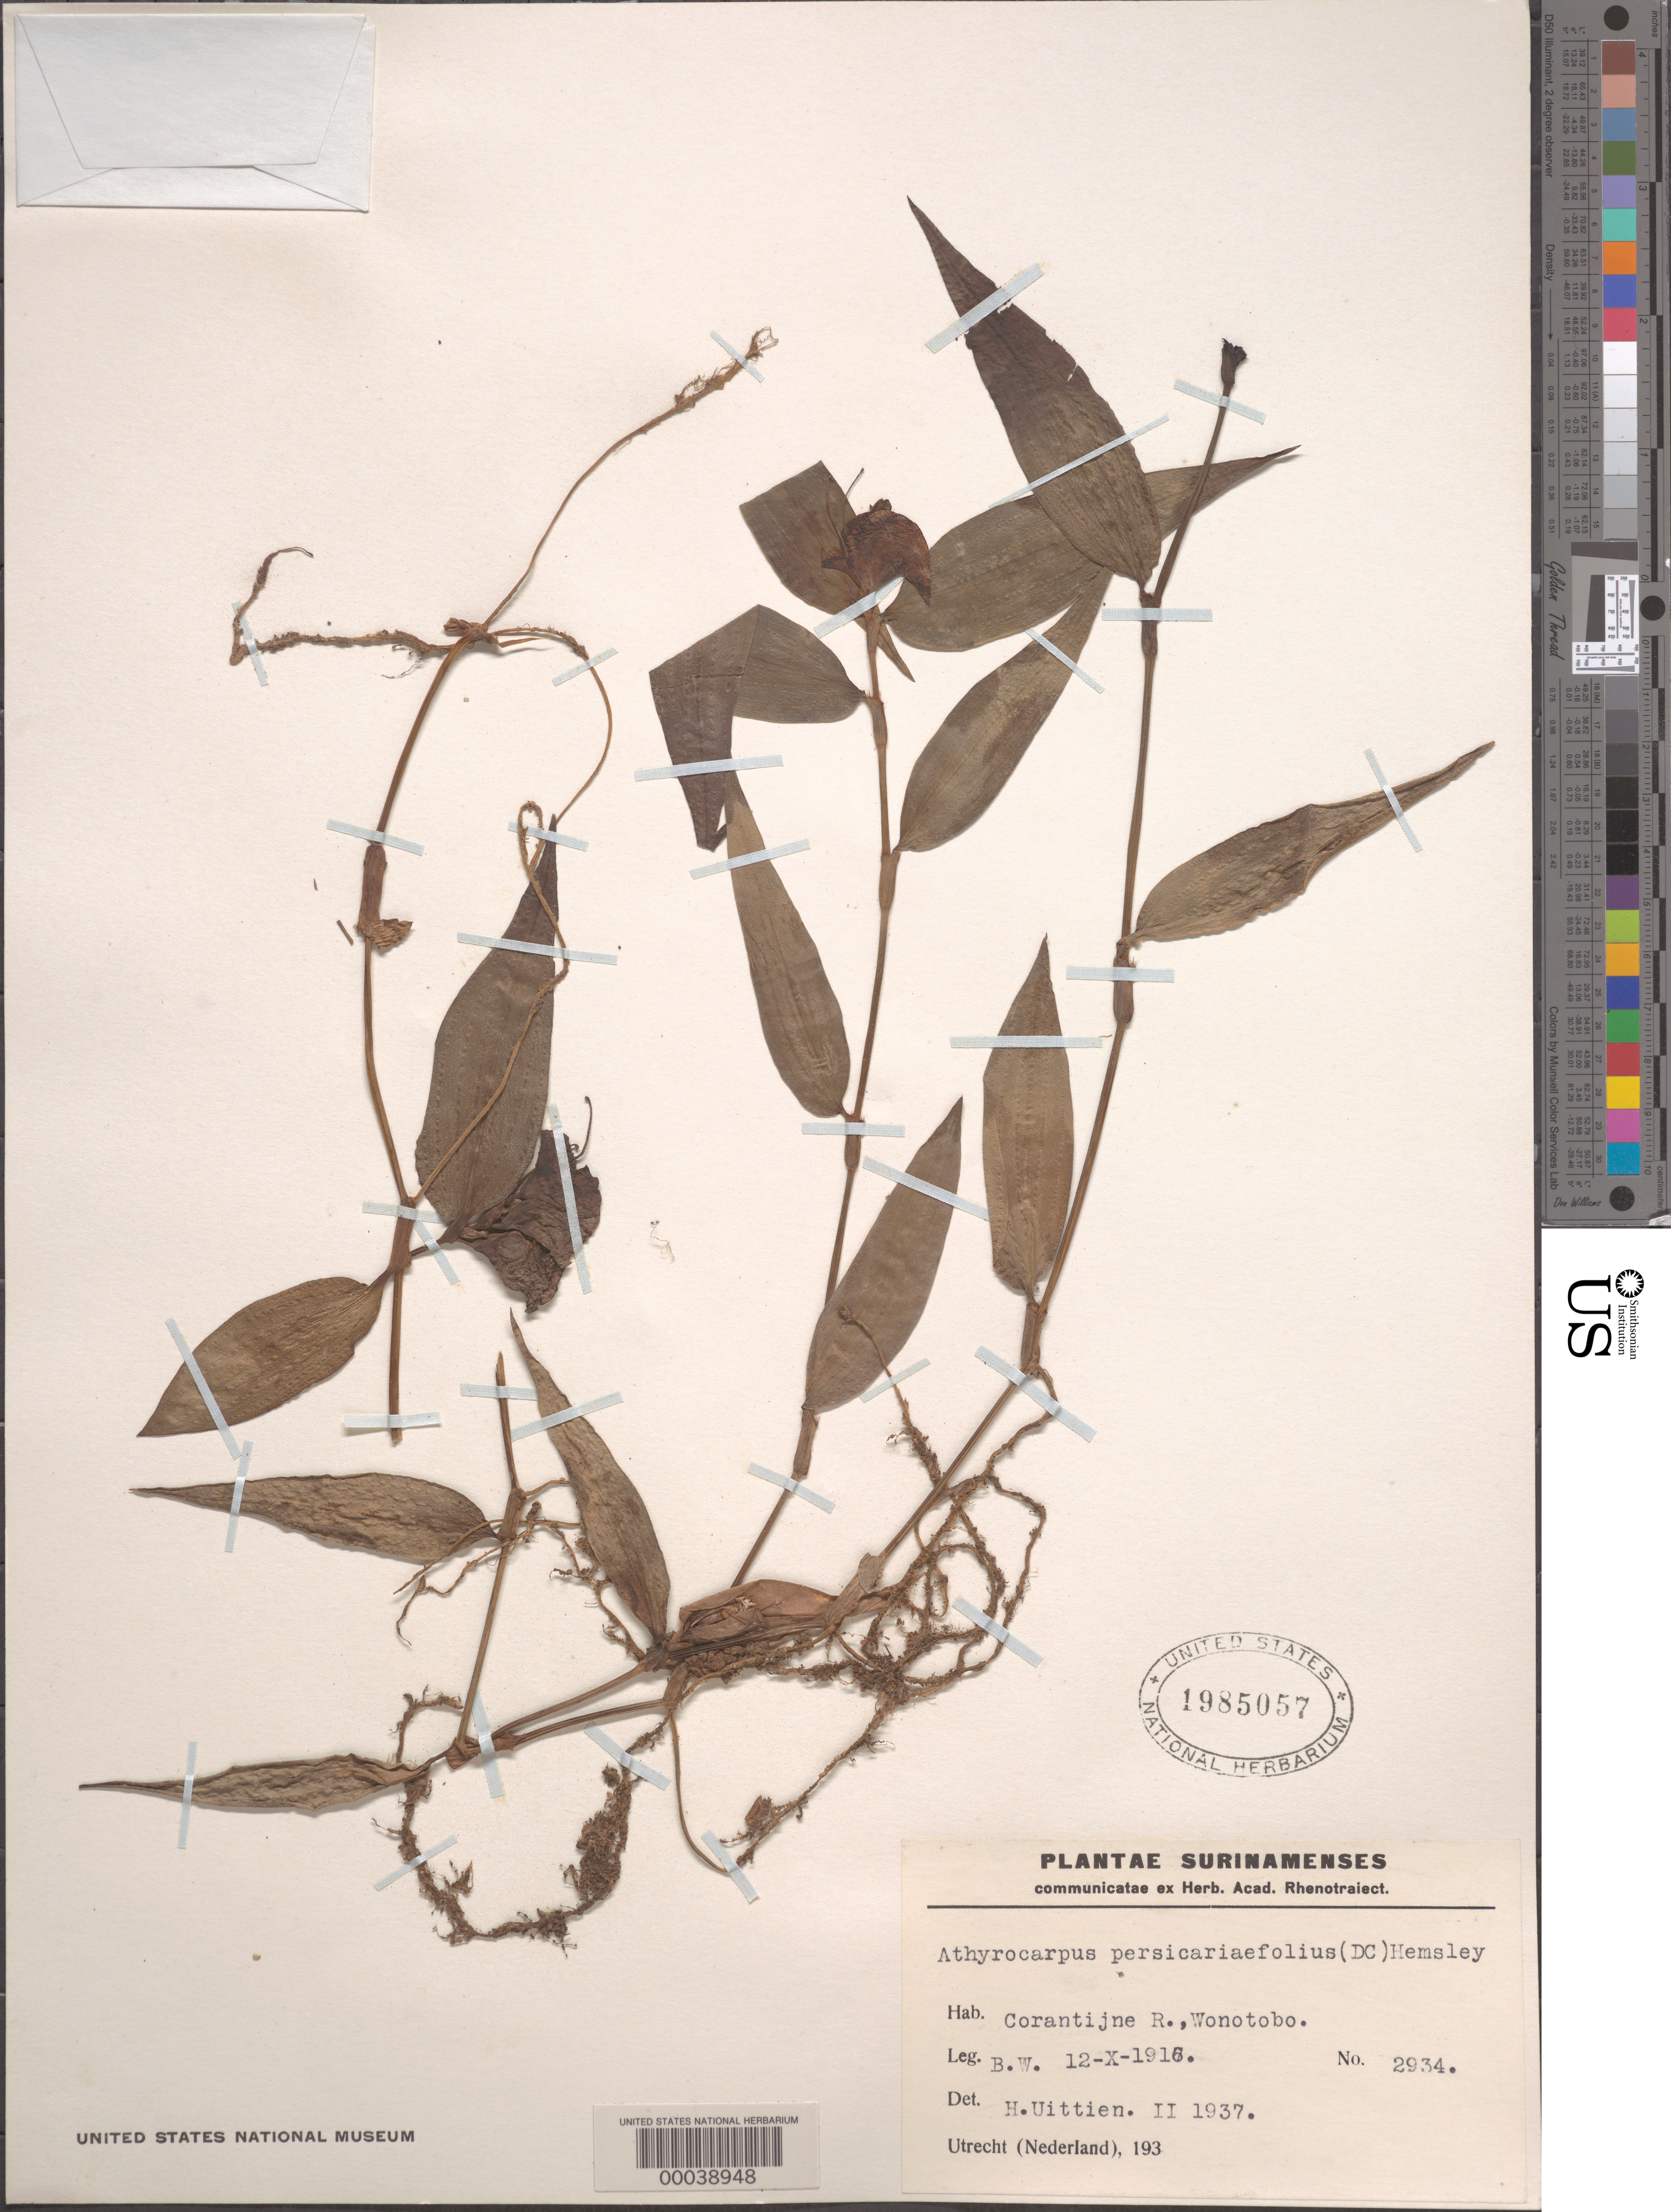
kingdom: Plantae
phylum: Tracheophyta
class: Liliopsida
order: Commelinales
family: Commelinaceae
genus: Commelina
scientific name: Commelina rufipes var. glabrata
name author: (D.R. Hunt) Faden & D.R. Hunt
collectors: B. Boschwezen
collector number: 2934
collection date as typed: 12 Oct 1916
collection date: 1916-10-12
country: Suriname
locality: Corantijne river, wonotobo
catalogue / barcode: US 1985057